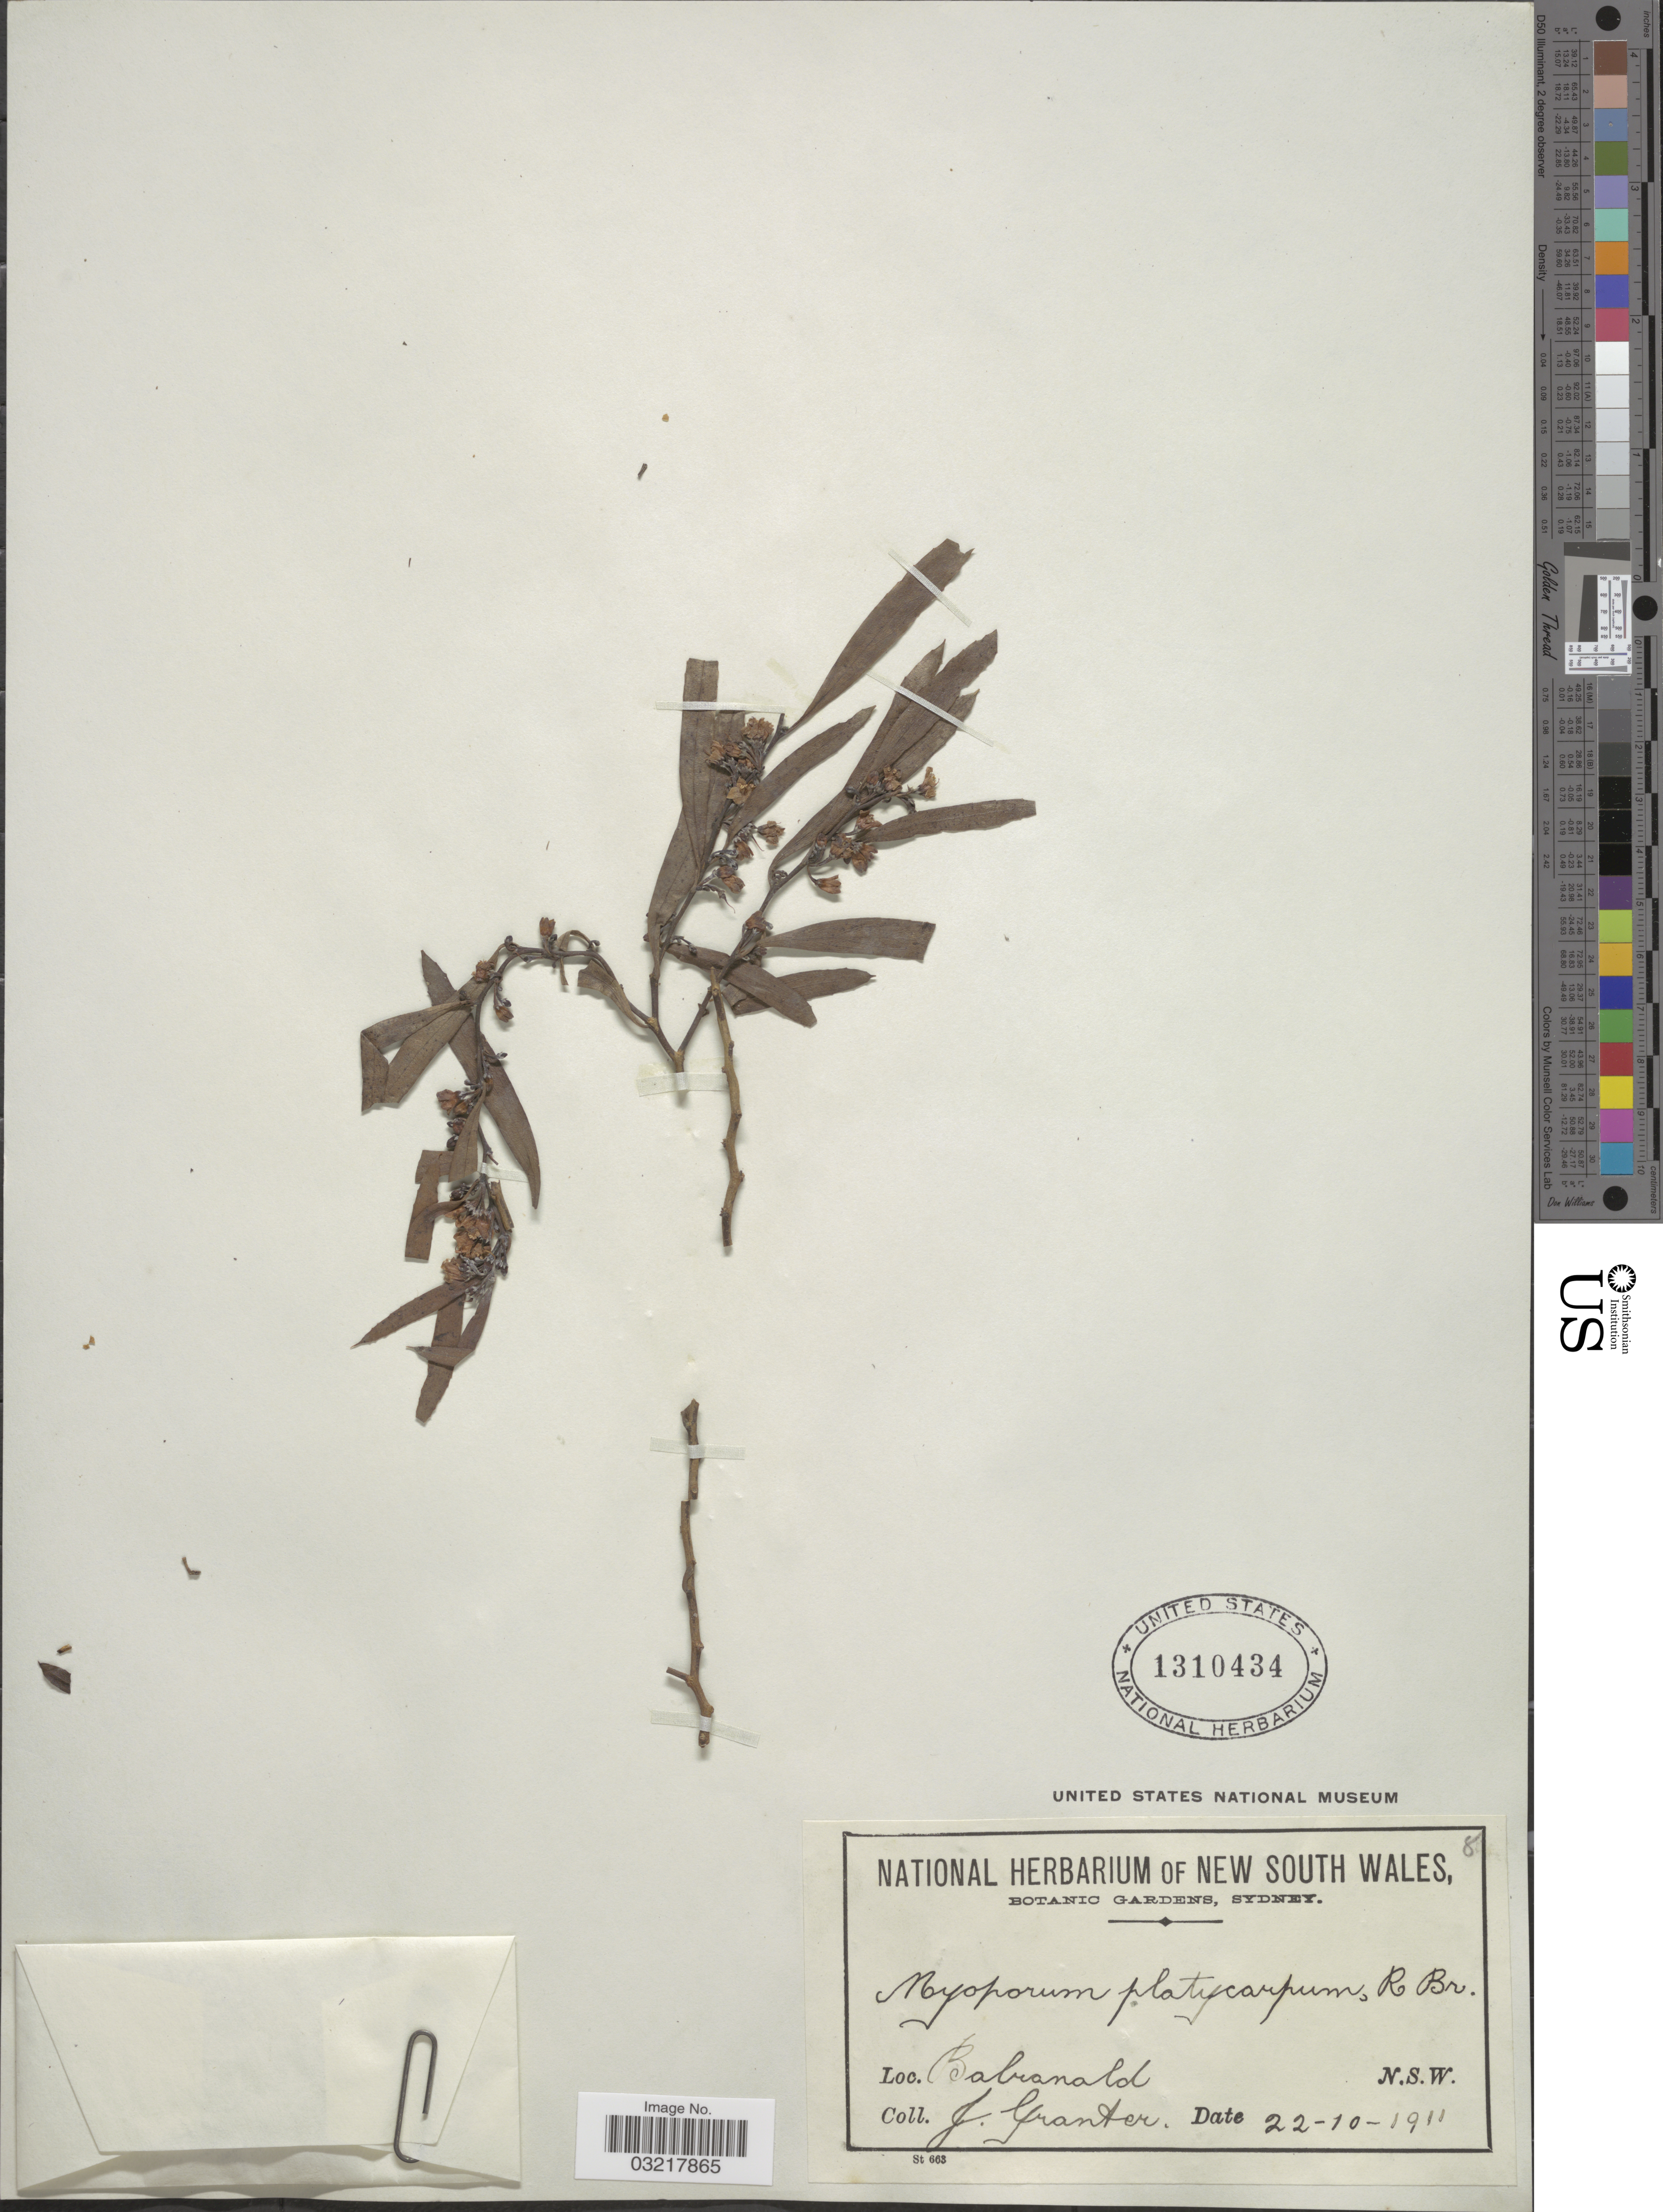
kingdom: Plantae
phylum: Tracheophyta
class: Magnoliopsida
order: Lamiales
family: Scrophulariaceae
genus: Myoporum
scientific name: Myoporum platycarpum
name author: R. Br.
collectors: J. Granter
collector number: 8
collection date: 1911-10-22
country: Australia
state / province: New South Wales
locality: Balranald. N.S.W.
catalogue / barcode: US 1310434